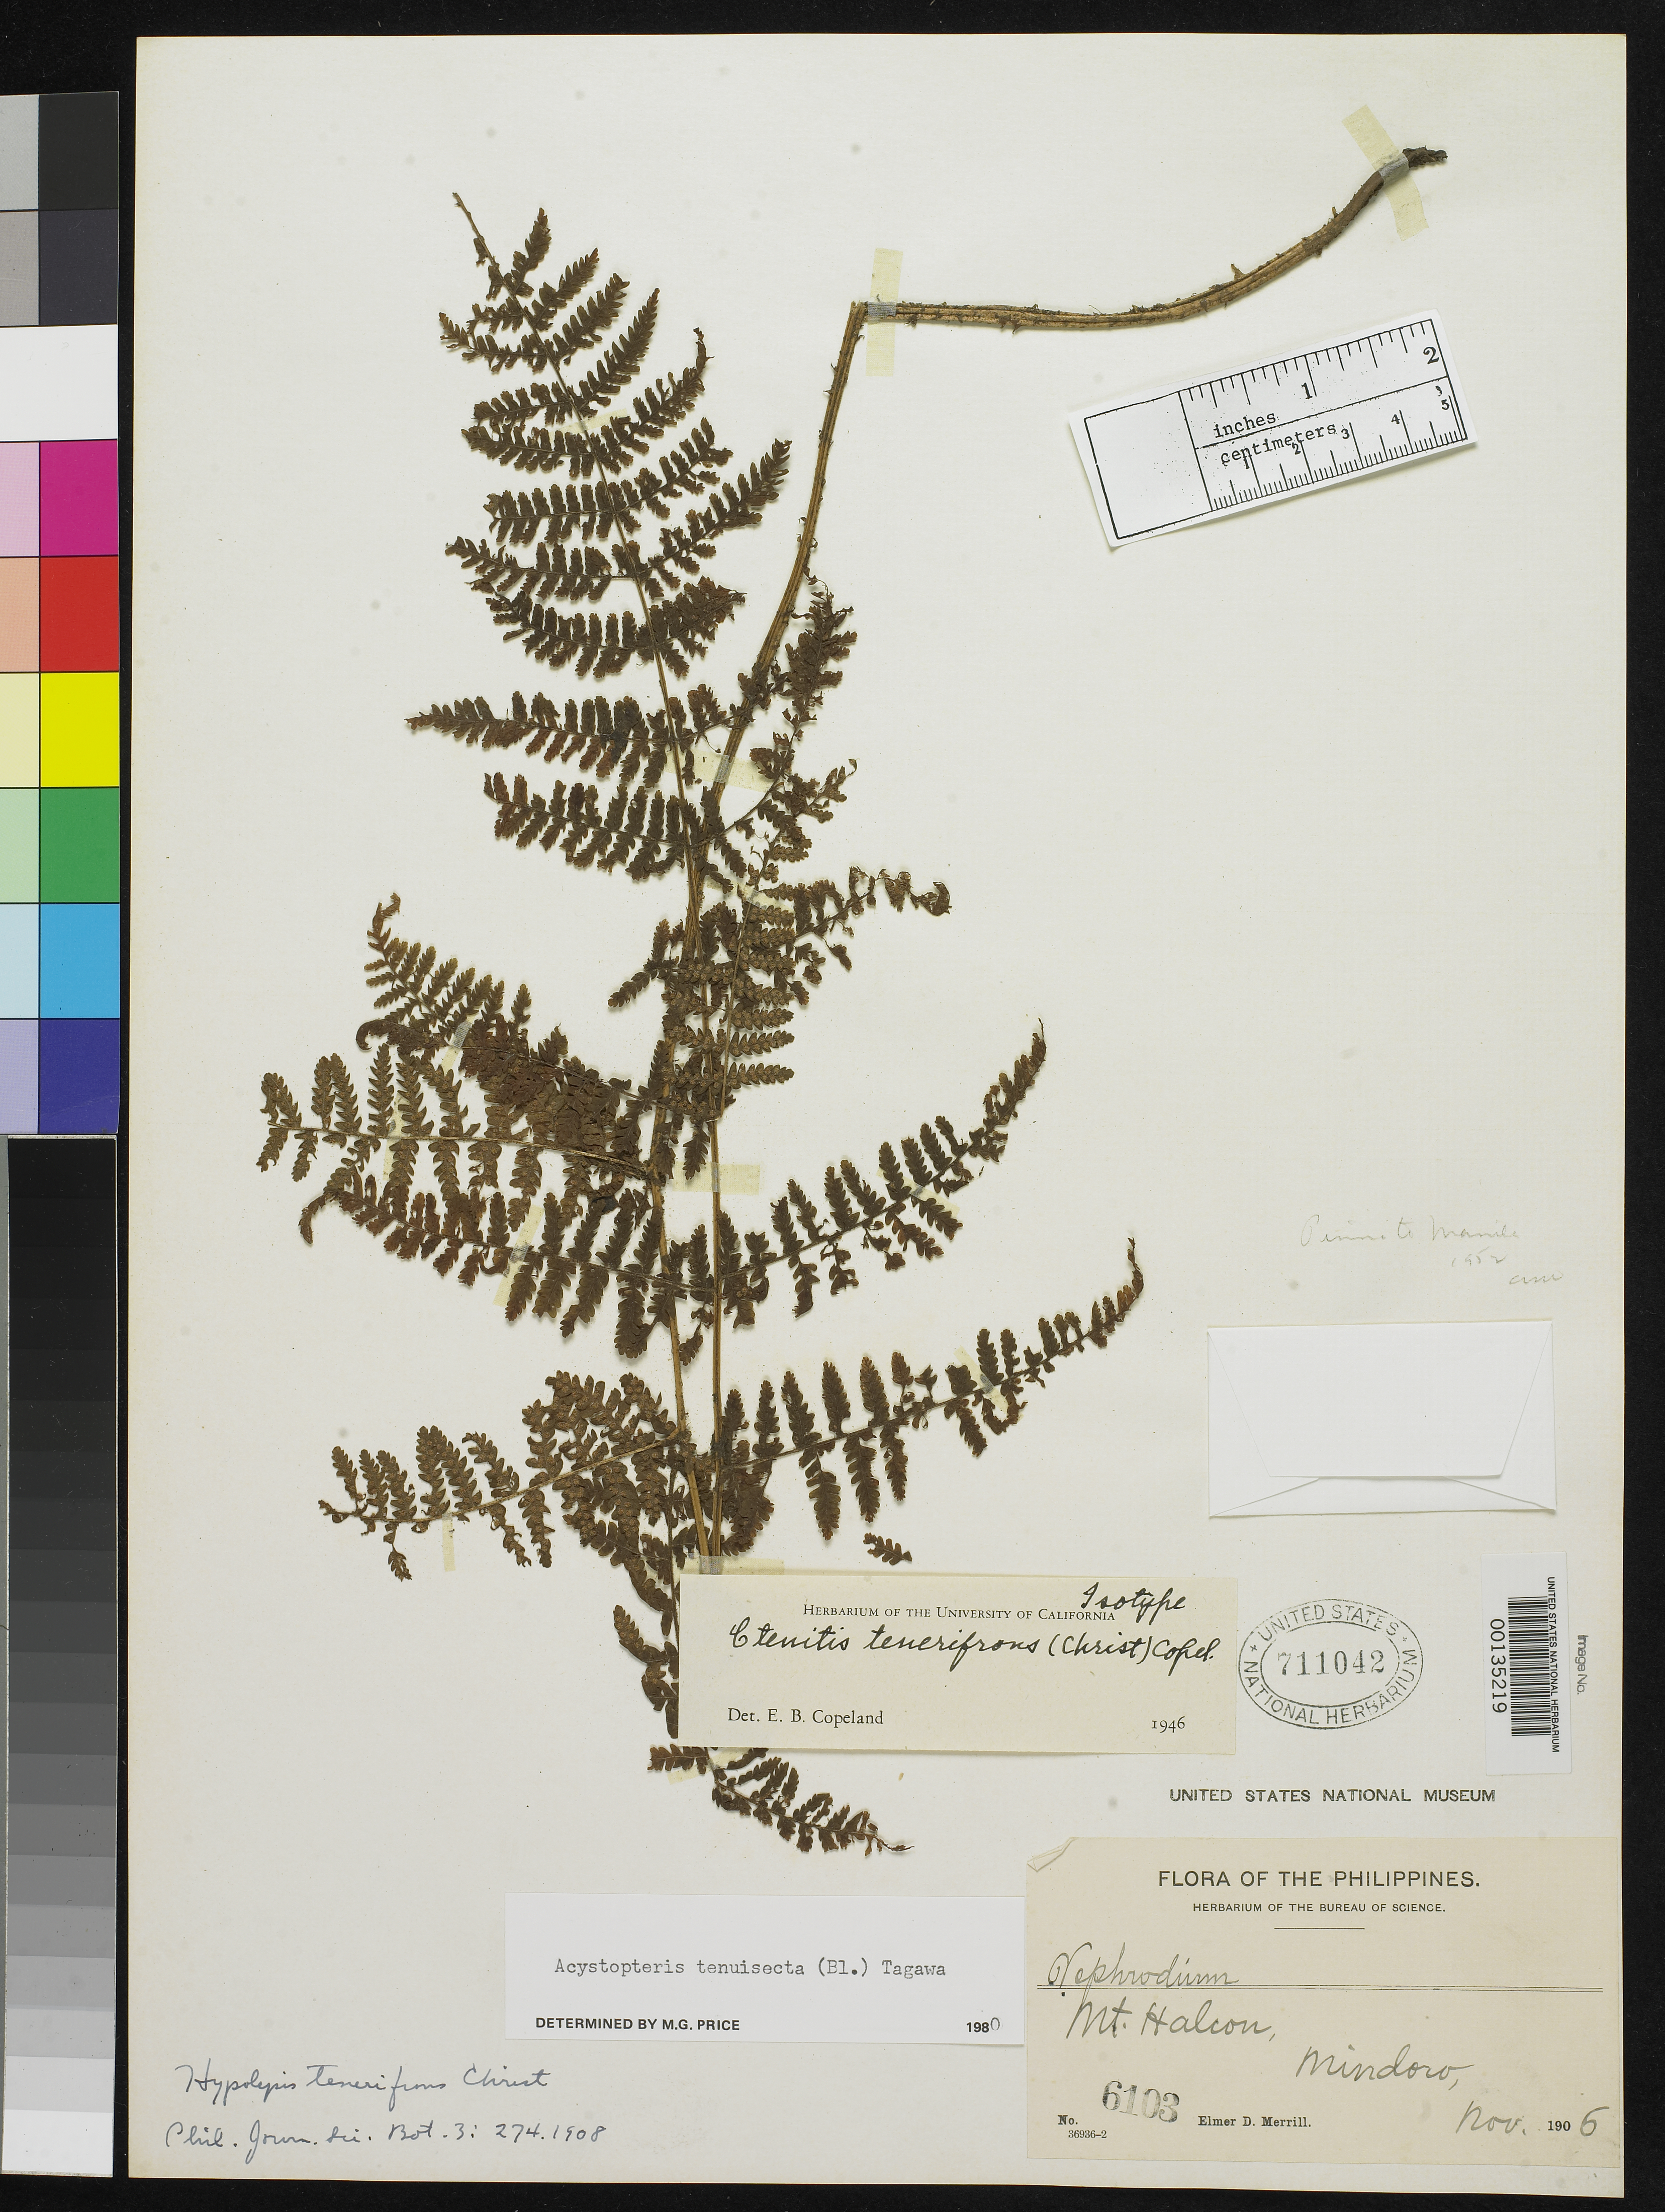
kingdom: Plantae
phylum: Tracheophyta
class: Polypodiopsida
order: Polypodiales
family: Dennstaedtiaceae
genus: Hypolepis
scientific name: Hypolepis tenerifrons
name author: Christ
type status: Isosyntype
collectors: E. D. Merrill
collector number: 6103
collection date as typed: Nov 1906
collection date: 1906-11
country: Philippines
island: Mindoro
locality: Mt. Halcon.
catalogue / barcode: US 711042